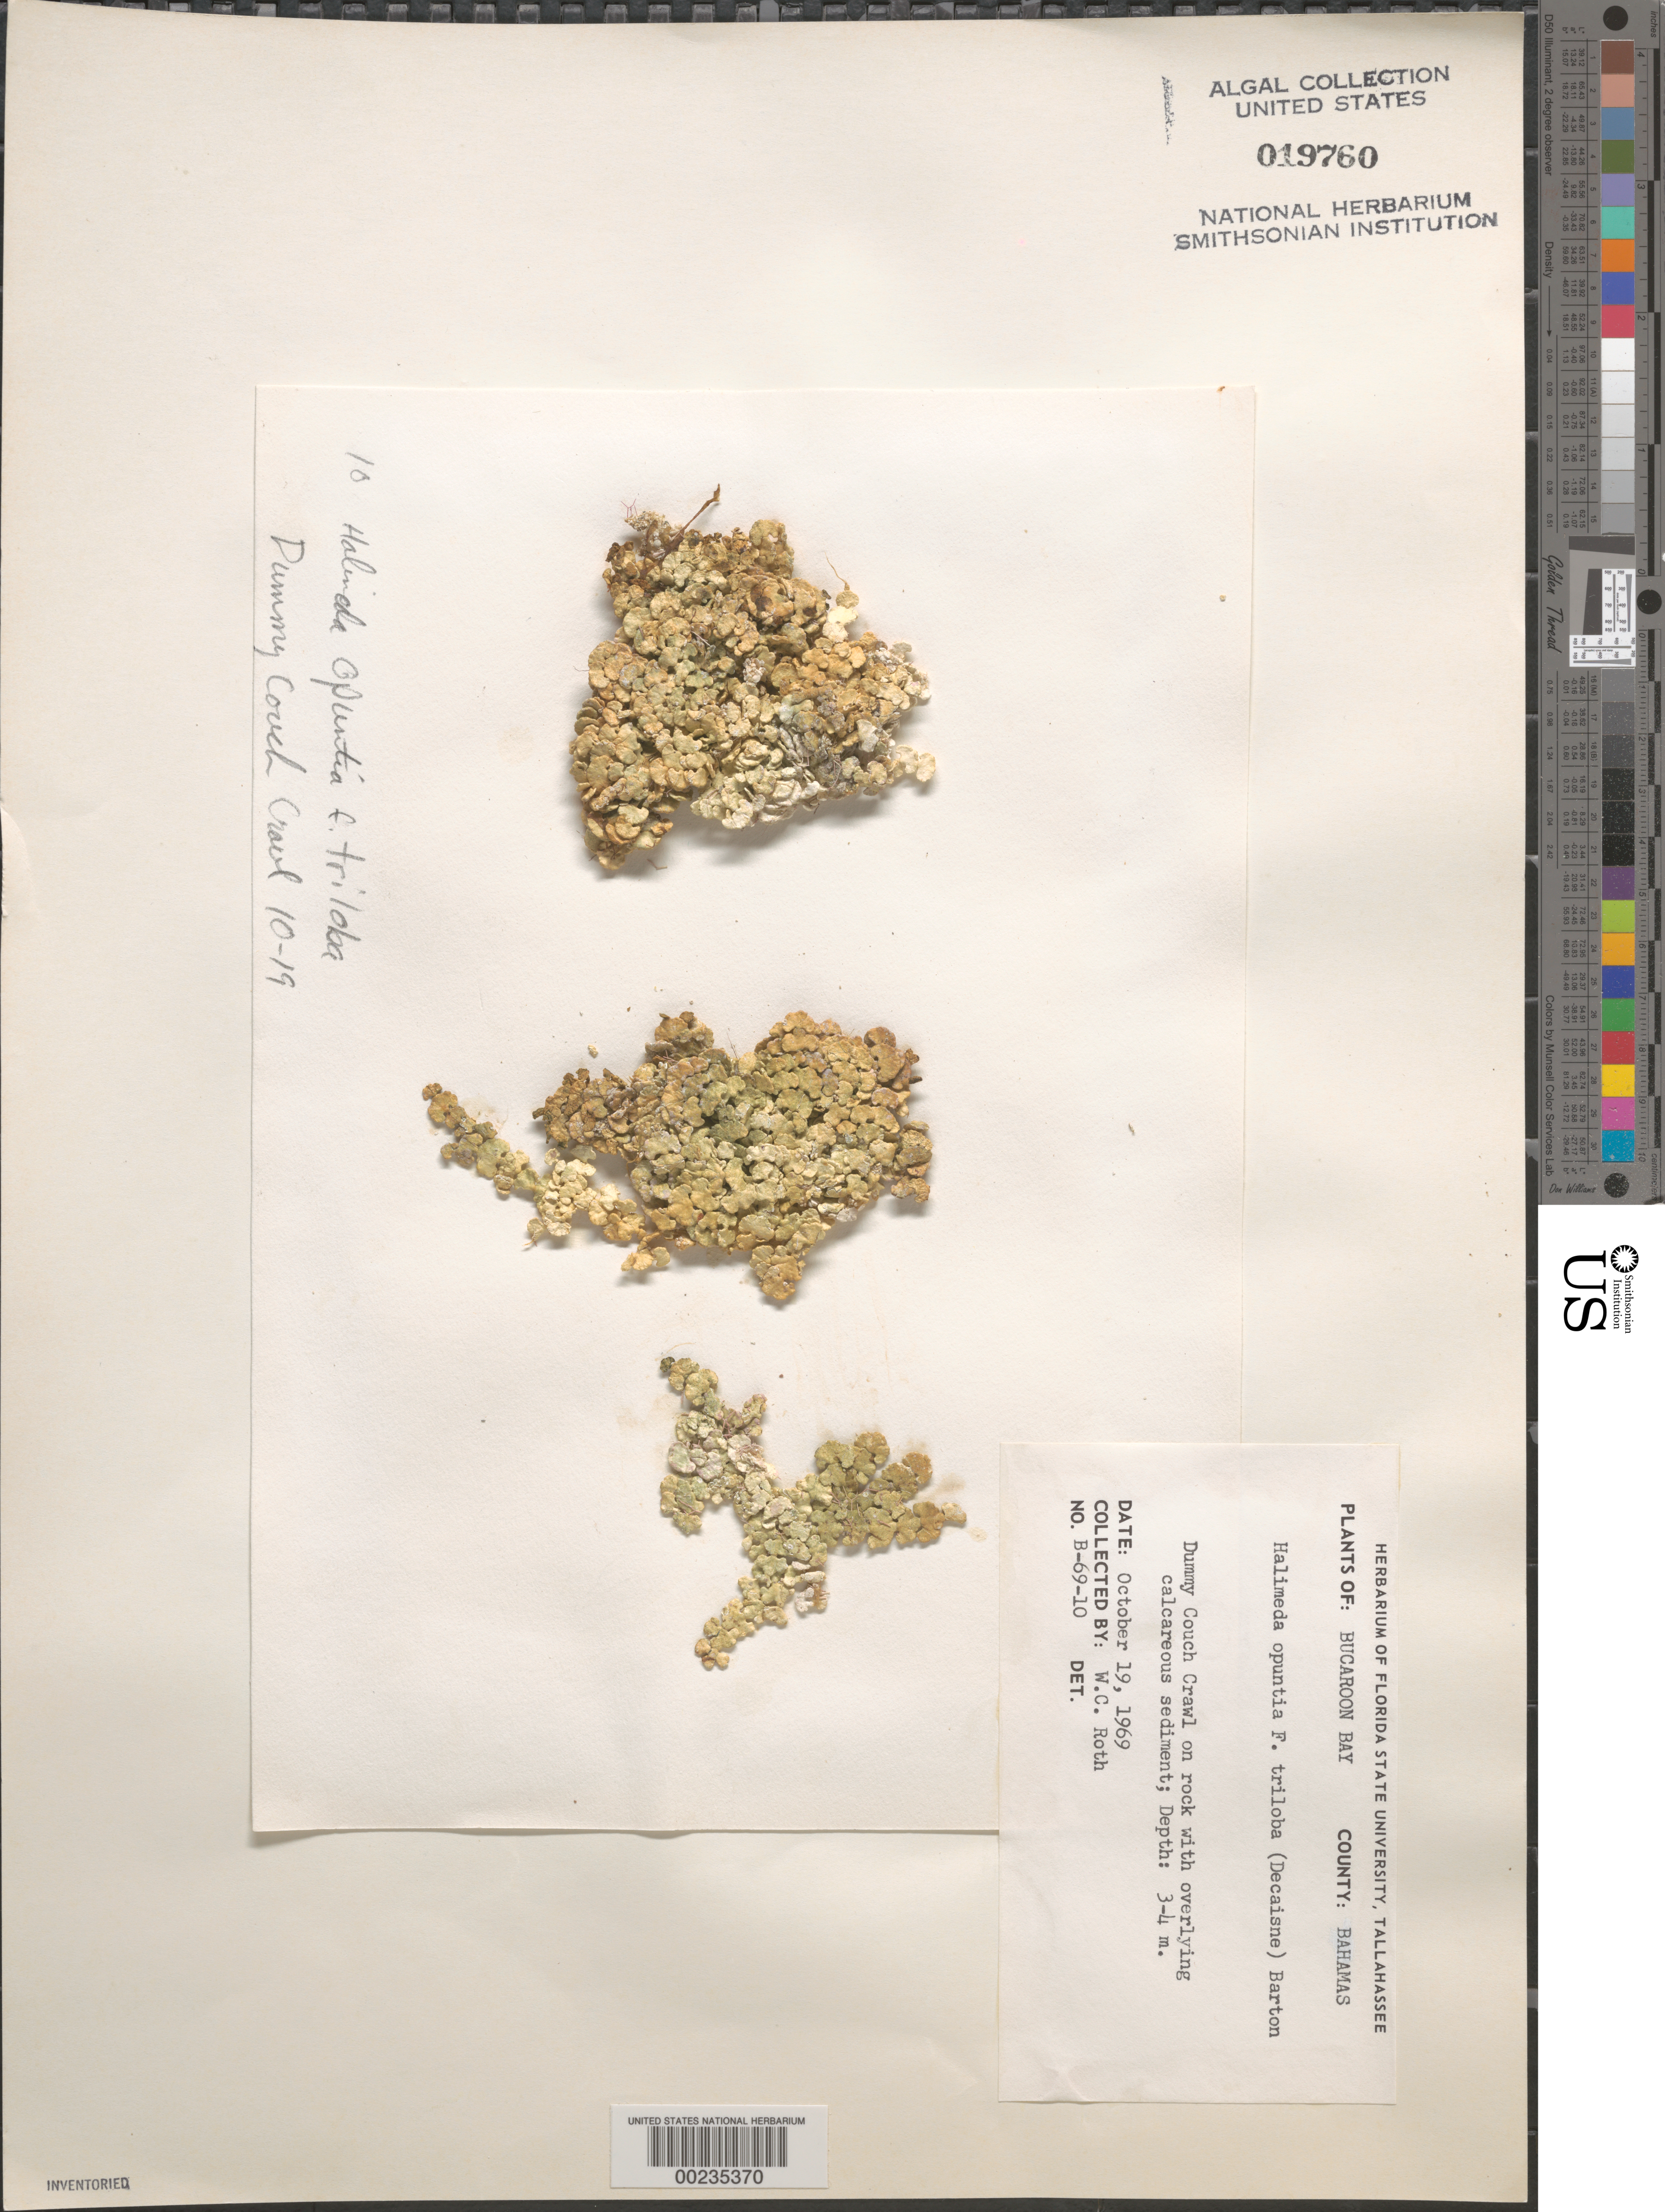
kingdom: Plantae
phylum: Chlorophyta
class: Ulvophyceae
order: Bryopsidales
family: Halimedaceae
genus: Halimeda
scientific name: Halimeda opuntia f. triloba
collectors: W. C. Roth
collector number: B-69-10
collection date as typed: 19 Oct 1969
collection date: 1969-10-19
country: Bahamas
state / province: Abaco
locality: Dummy Couch Crawl, Buckaroon Bay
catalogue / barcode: US 19760